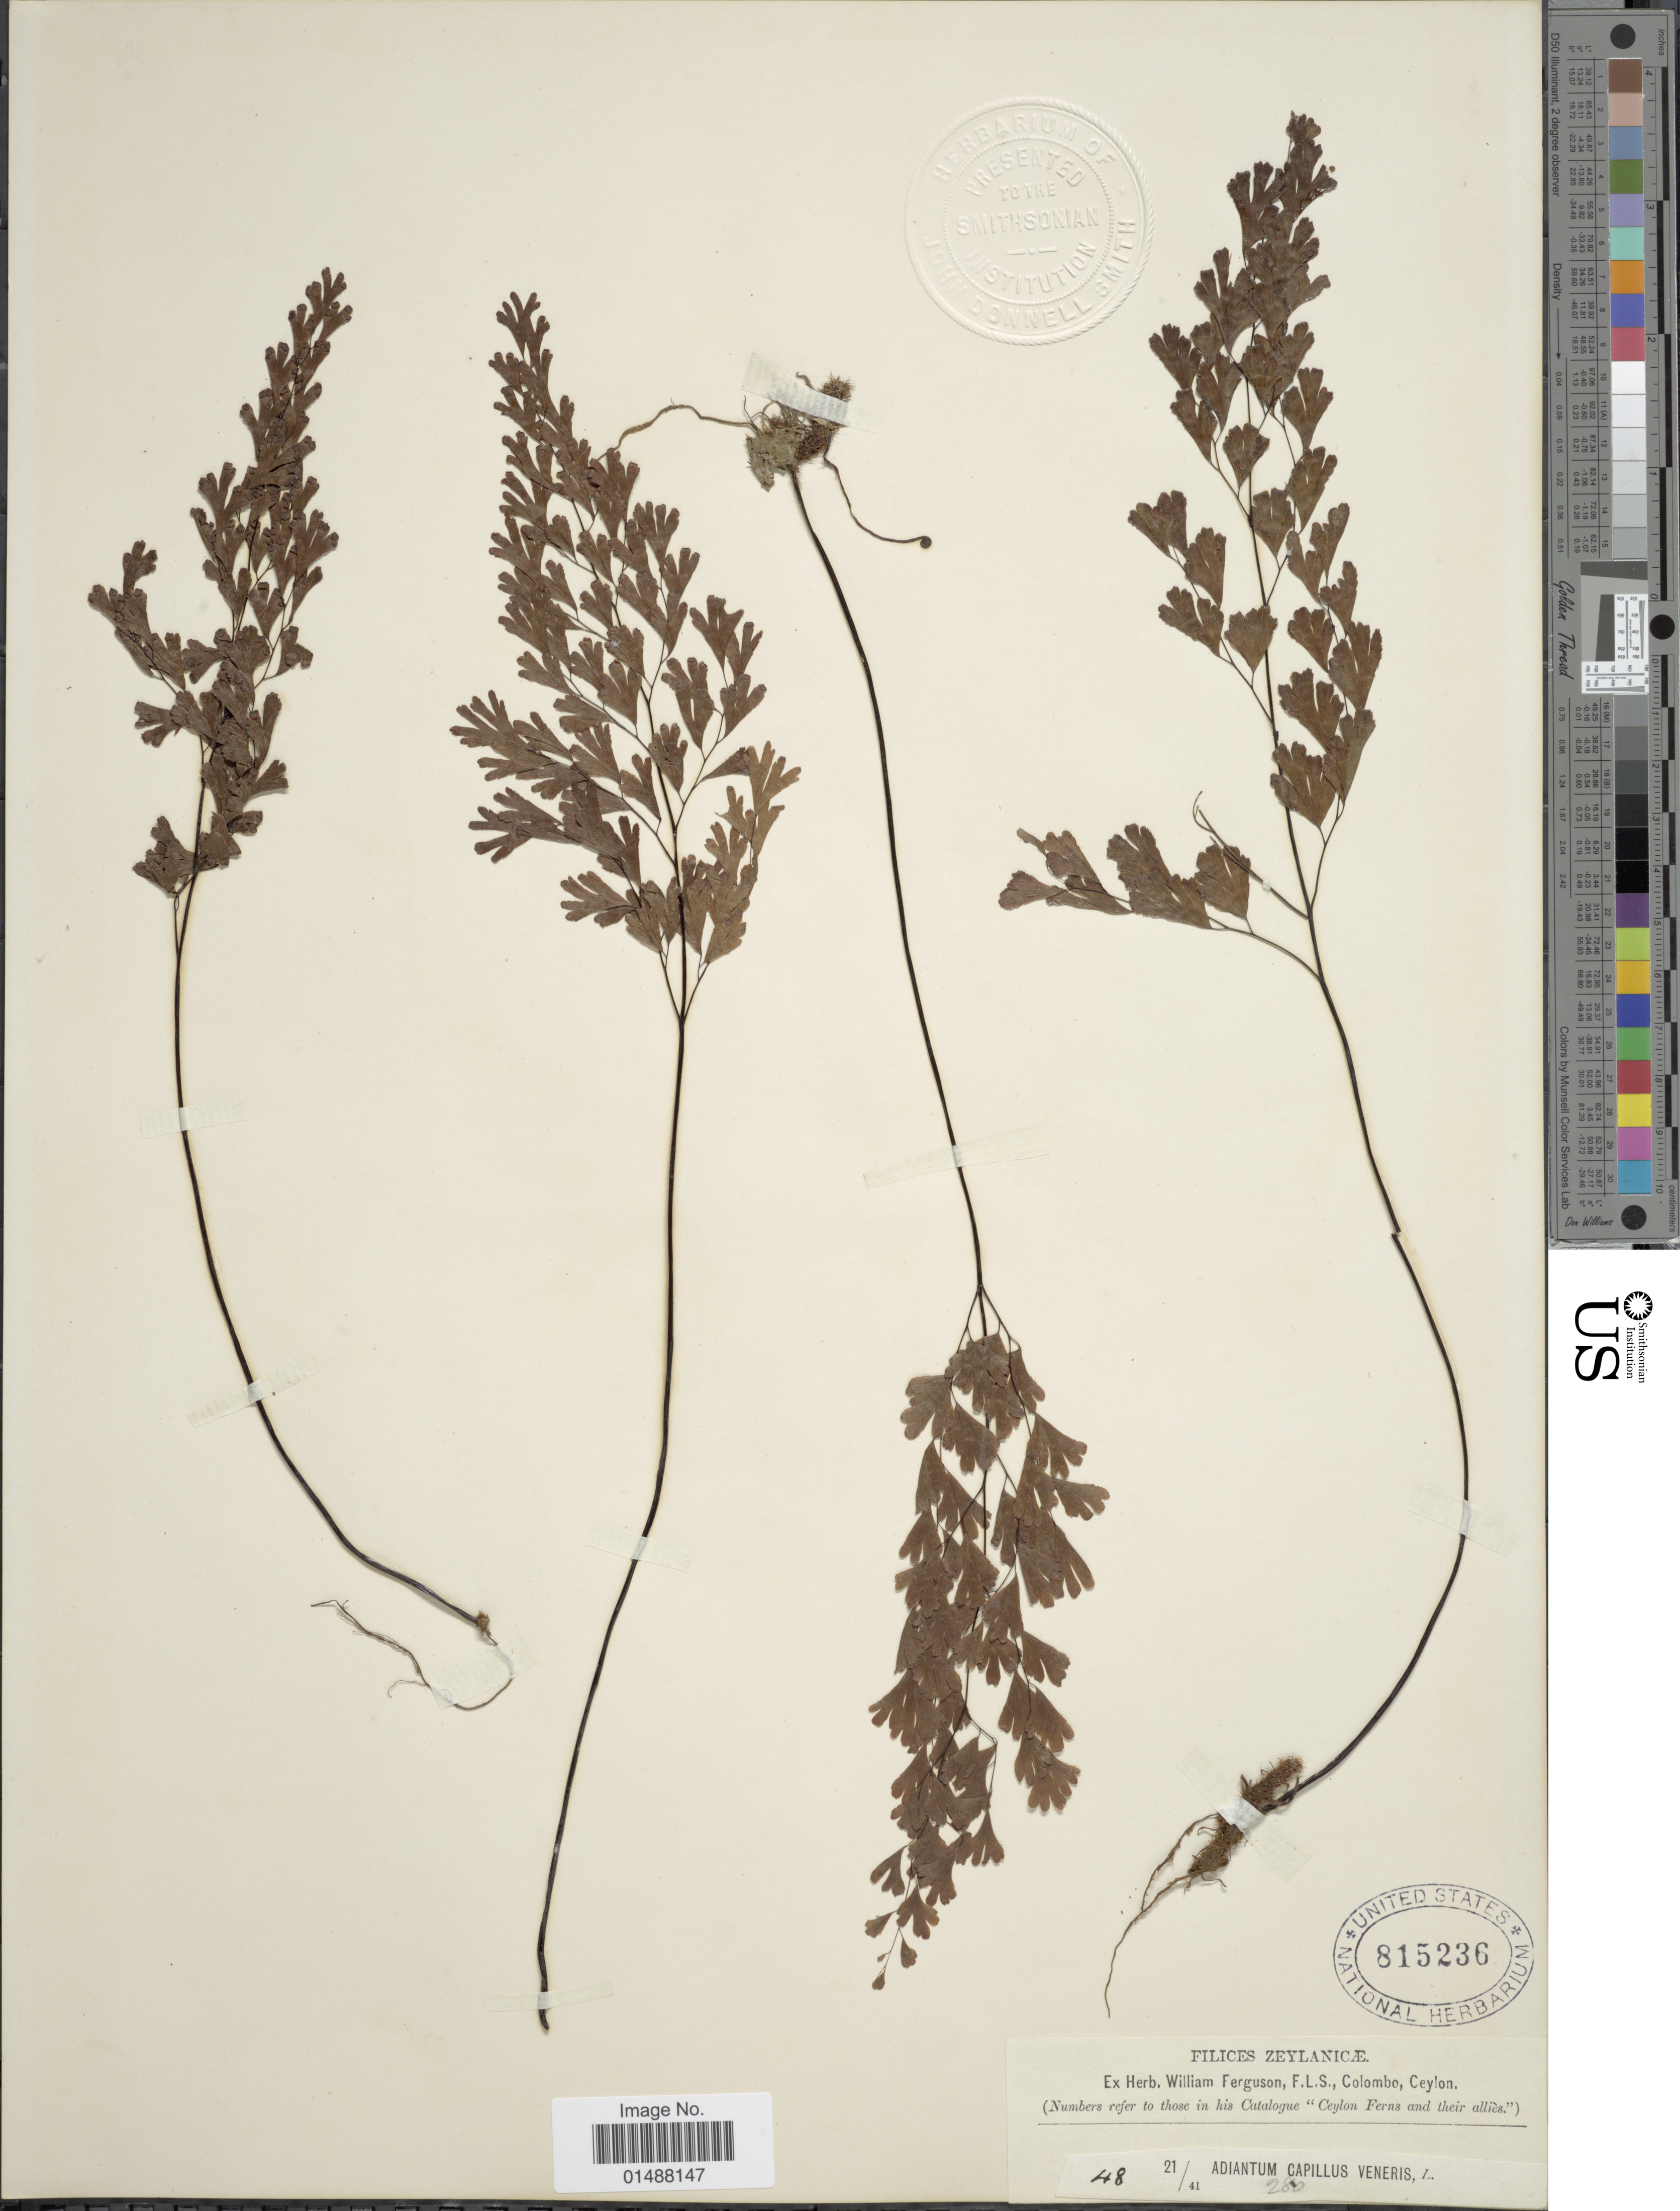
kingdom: Plantae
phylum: Tracheophyta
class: Polypodiopsida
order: Polypodiales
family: Pteridaceae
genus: Adiantum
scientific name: Adiantum capillus-veneris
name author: L.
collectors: ex herb. W. Ferguson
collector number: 48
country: Sri Lanka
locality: Zeylanicae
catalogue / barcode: US 815236